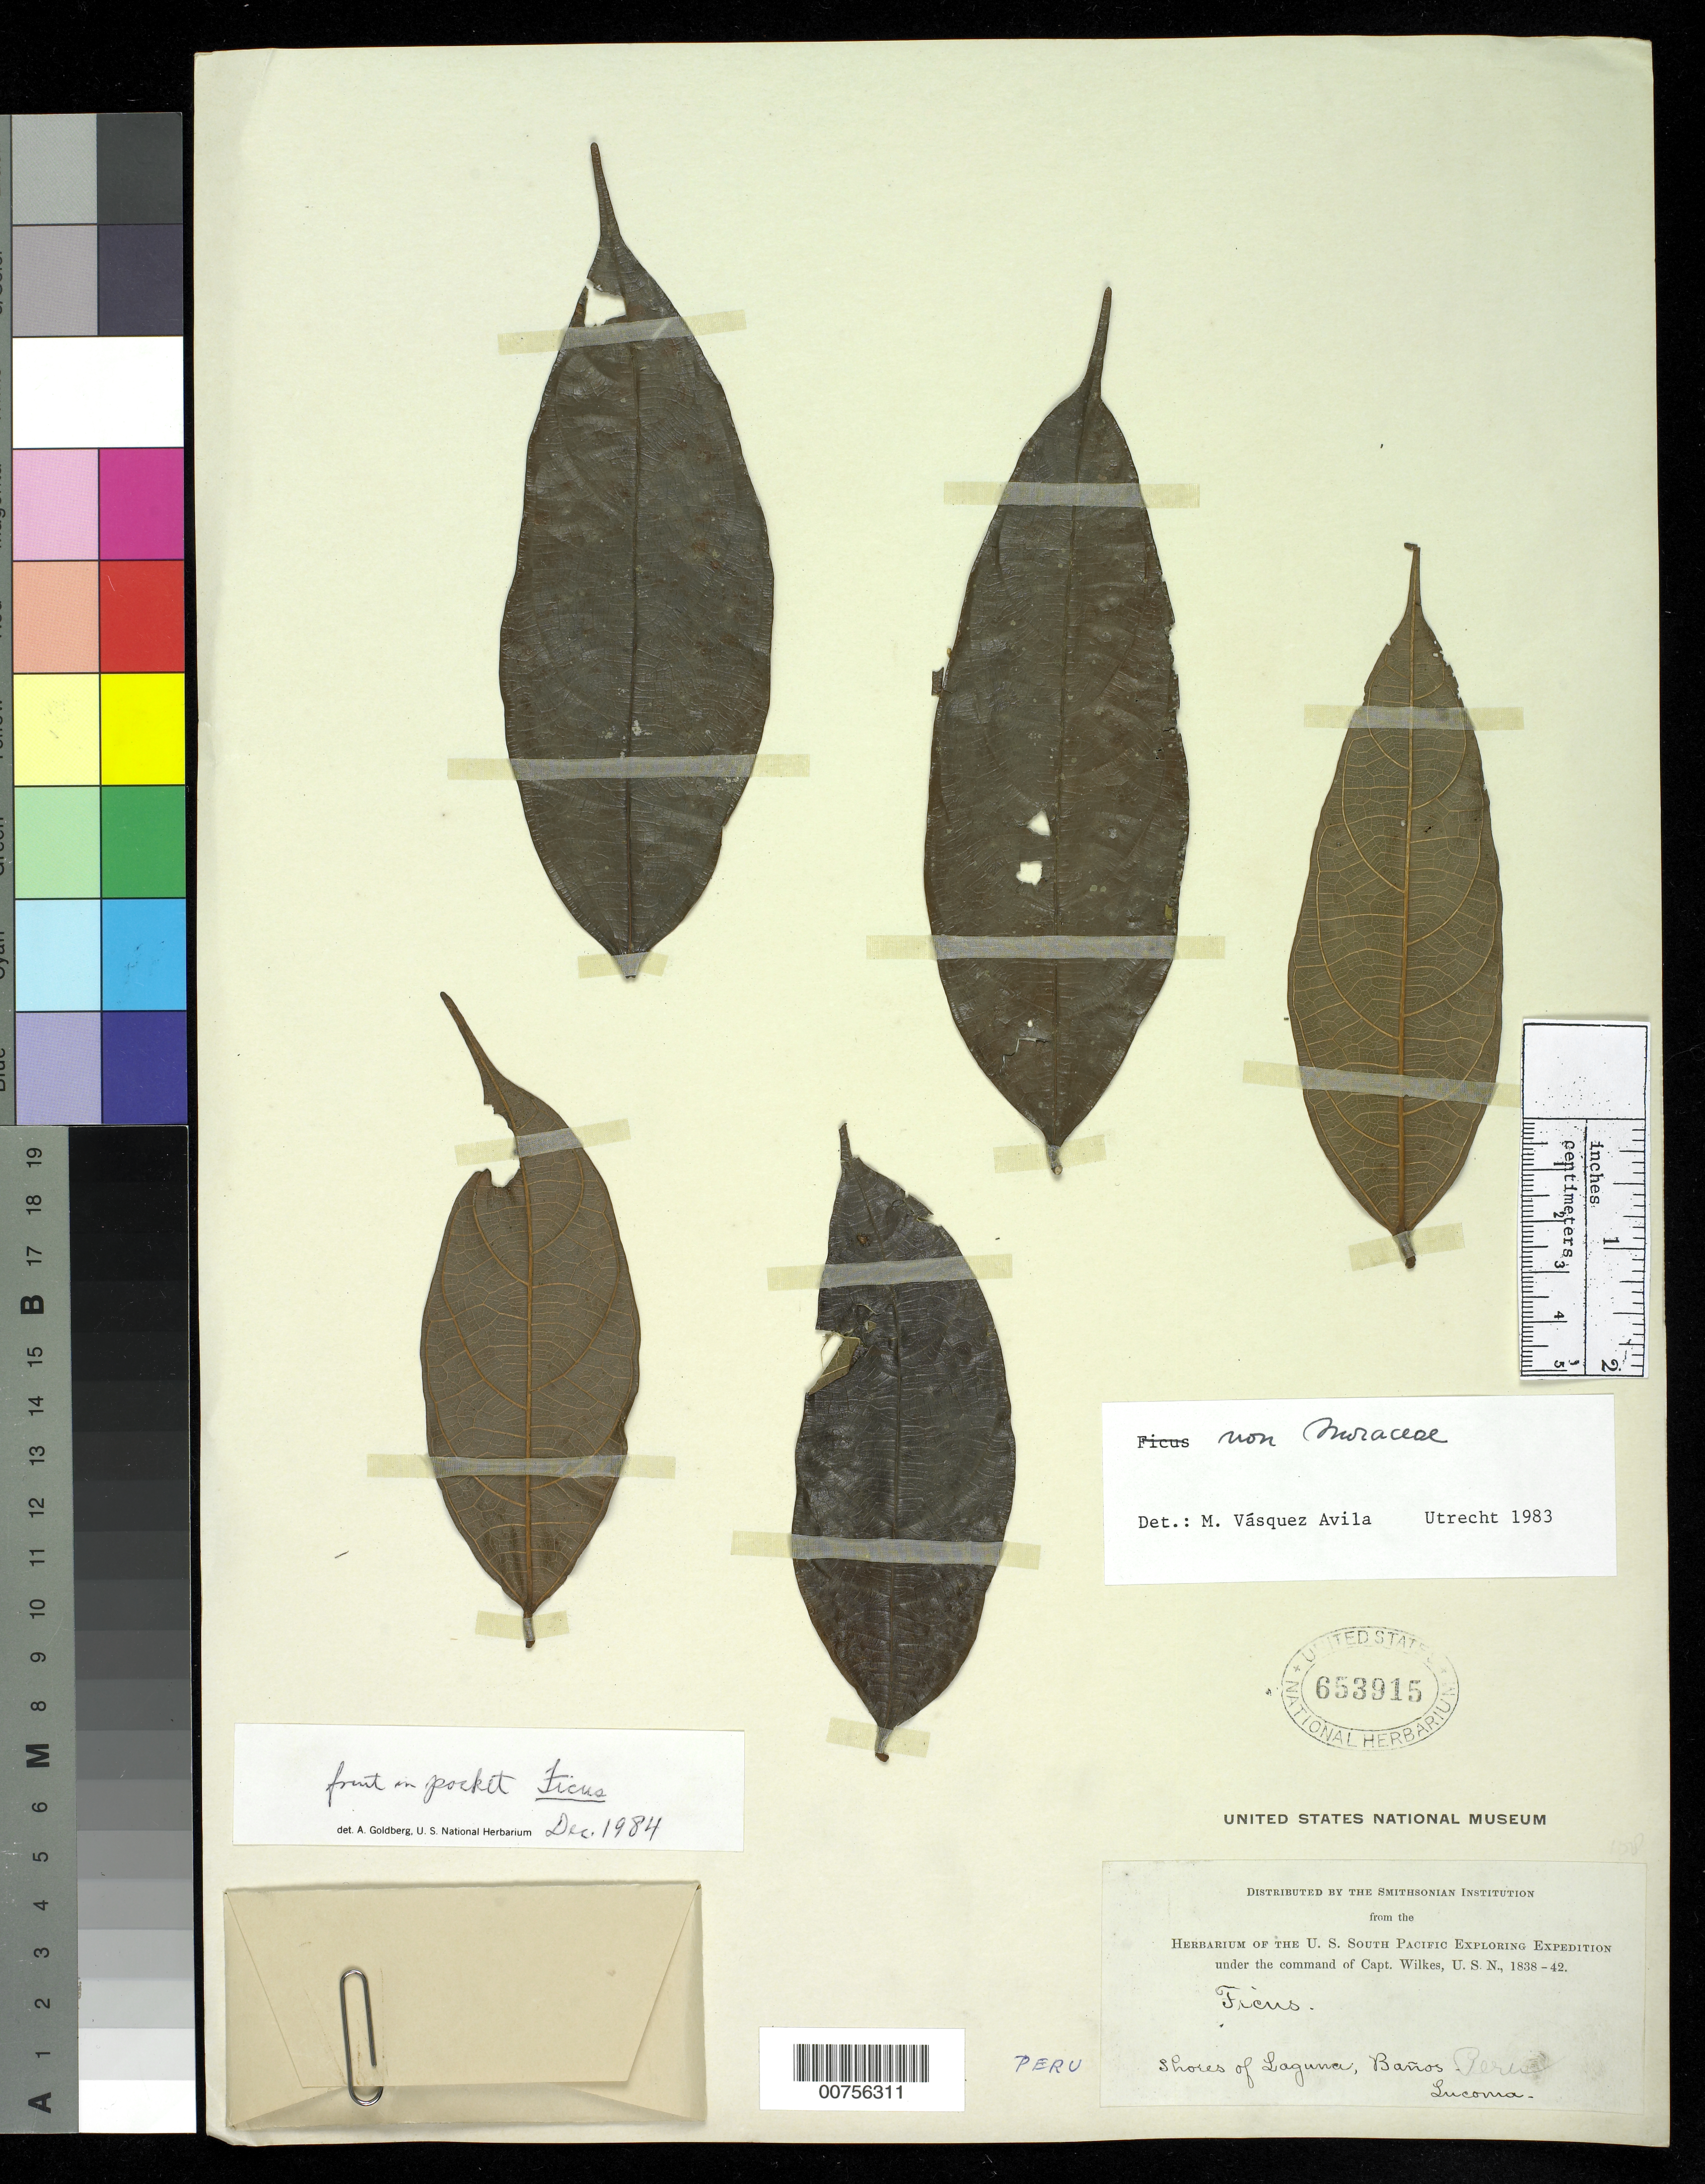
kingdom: Plantae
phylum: Tracheophyta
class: Magnoliopsida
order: Rosales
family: Moraceae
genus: Ficus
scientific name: Ficus sp.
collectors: Wilkes Explor. Exped.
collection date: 1838/1842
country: Peru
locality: shores of Laguna, Banos, Luconia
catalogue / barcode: US 653915